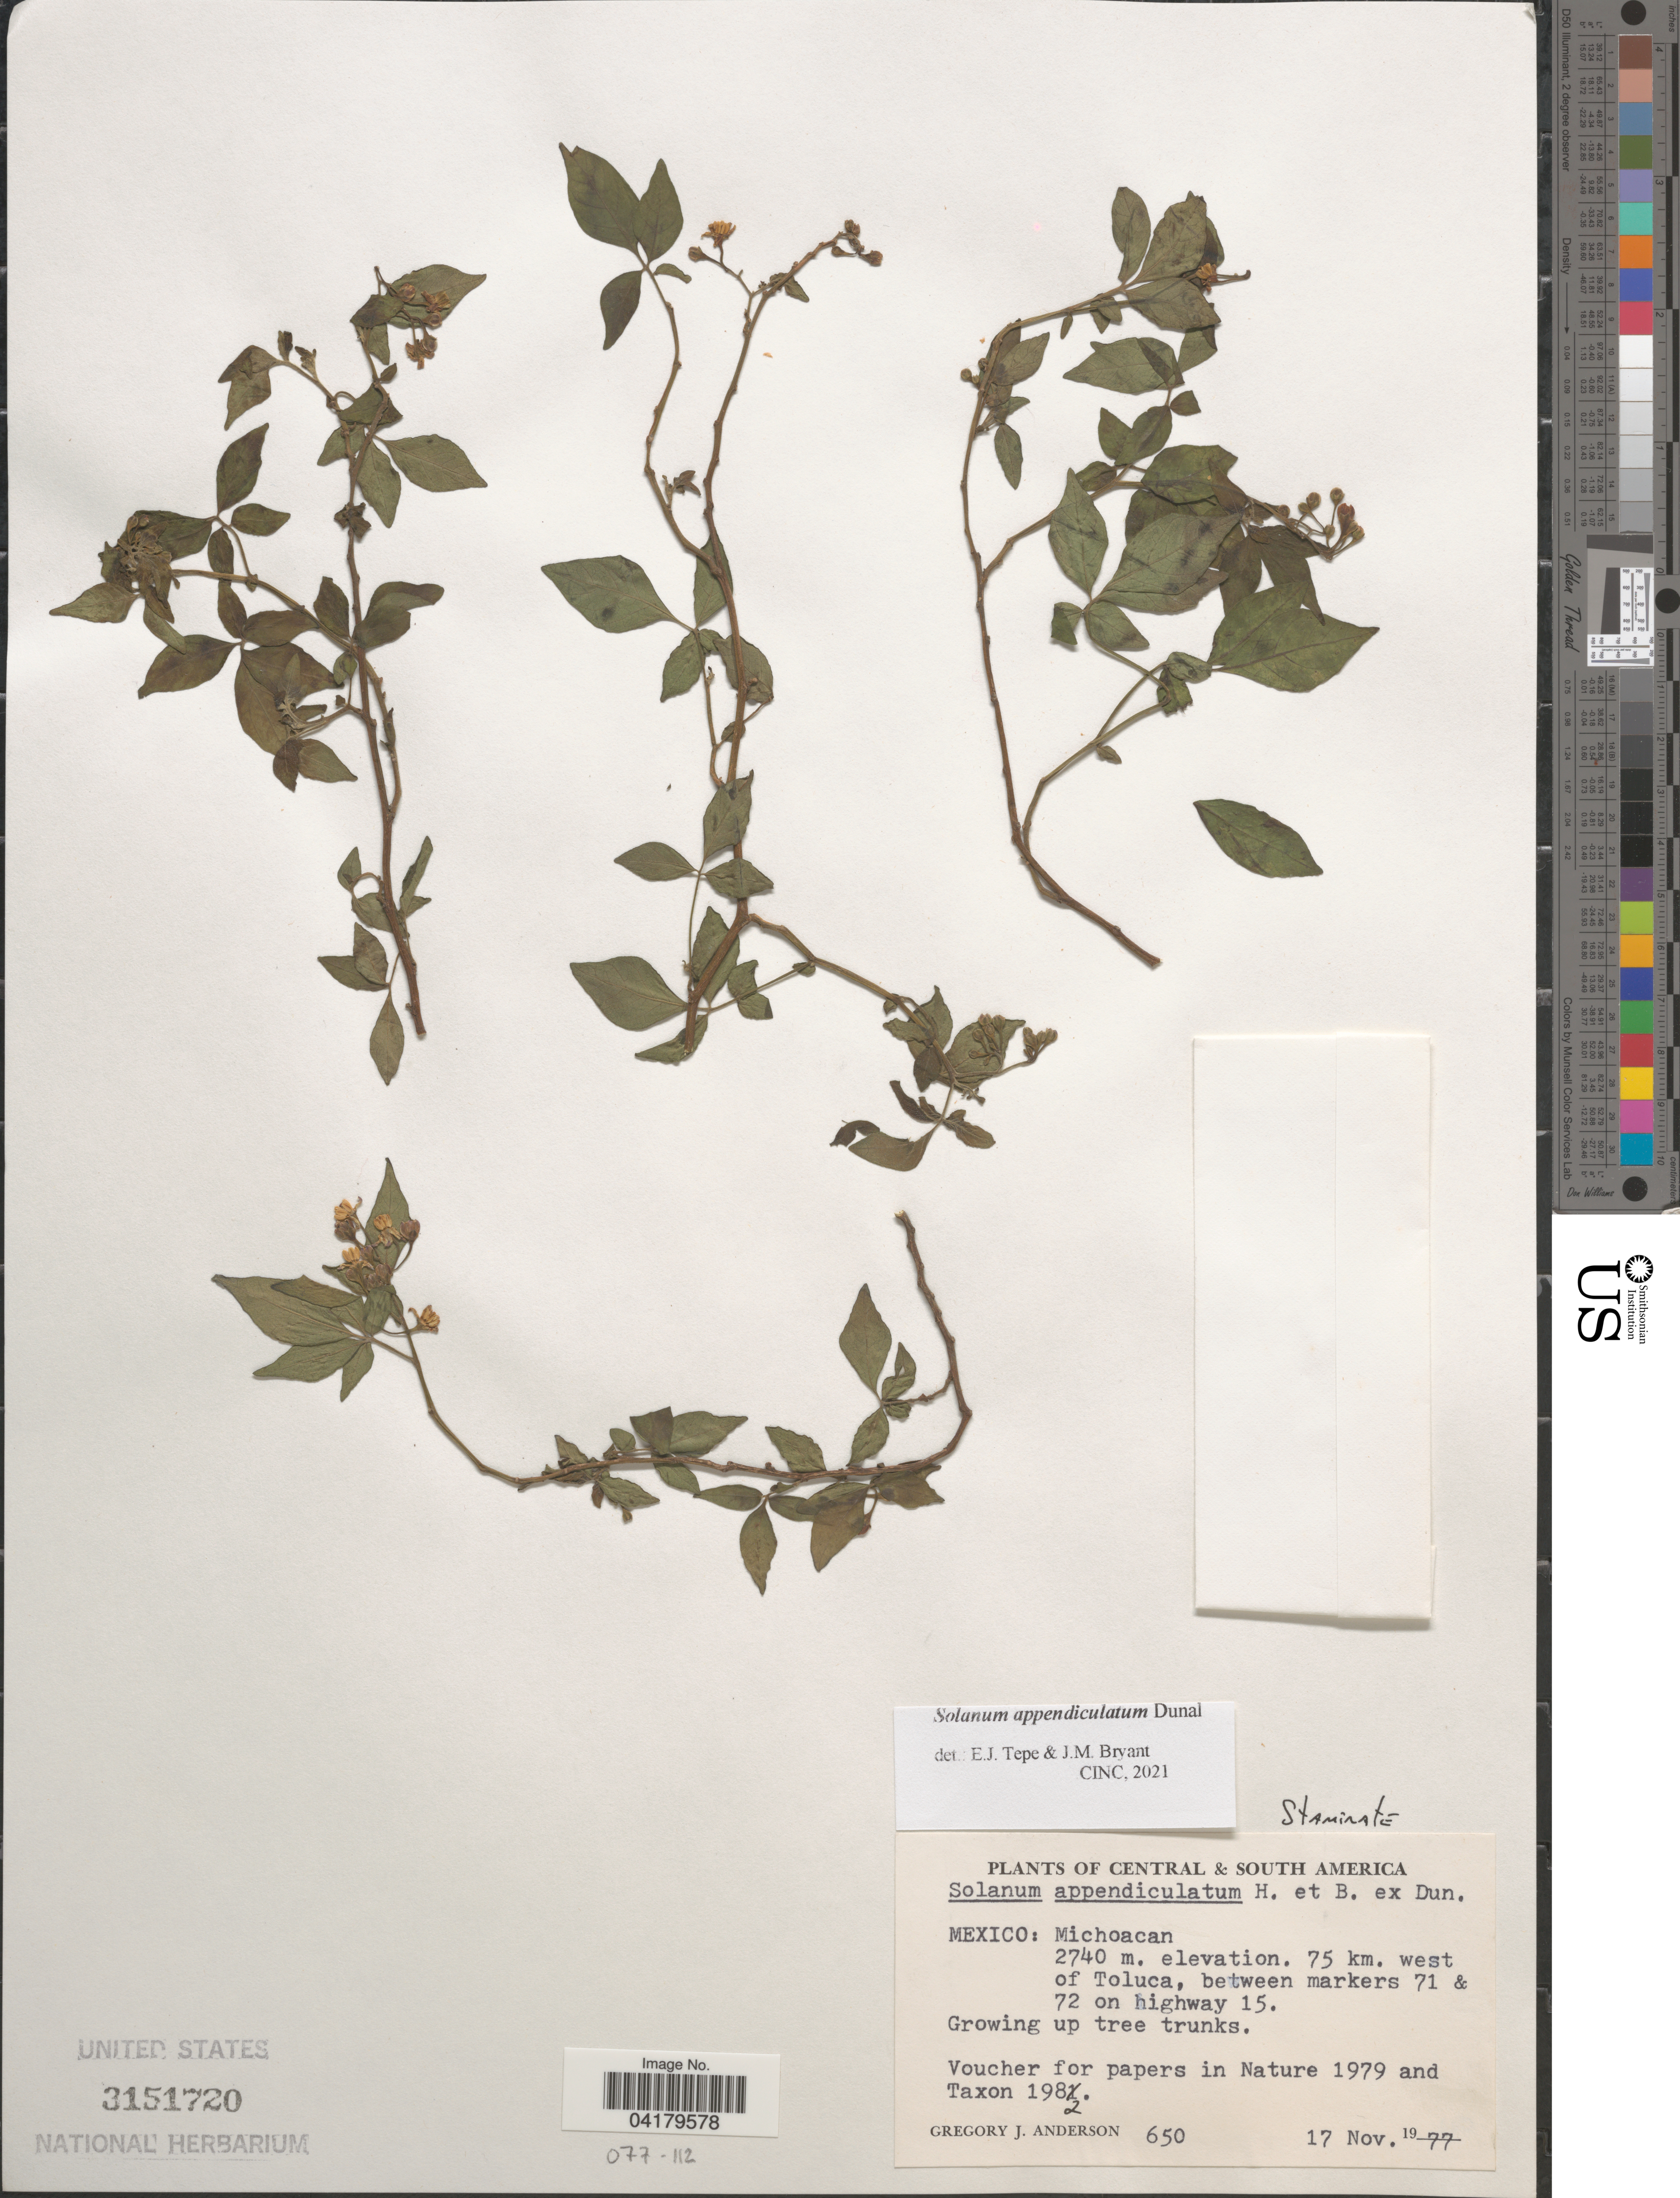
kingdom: Plantae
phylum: Tracheophyta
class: Magnoliopsida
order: Solanales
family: Solanaceae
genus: Solanum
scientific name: Solanum appendiculatum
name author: Humb. & Bonpl. ex Dunal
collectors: G. J. Anderson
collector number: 650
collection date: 1977-11-17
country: Mexico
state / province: Michoacán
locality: Central & South America. 75 km. west of Toluca, between markers 71 & 72 on highway 15.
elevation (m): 2740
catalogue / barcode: US 3151720